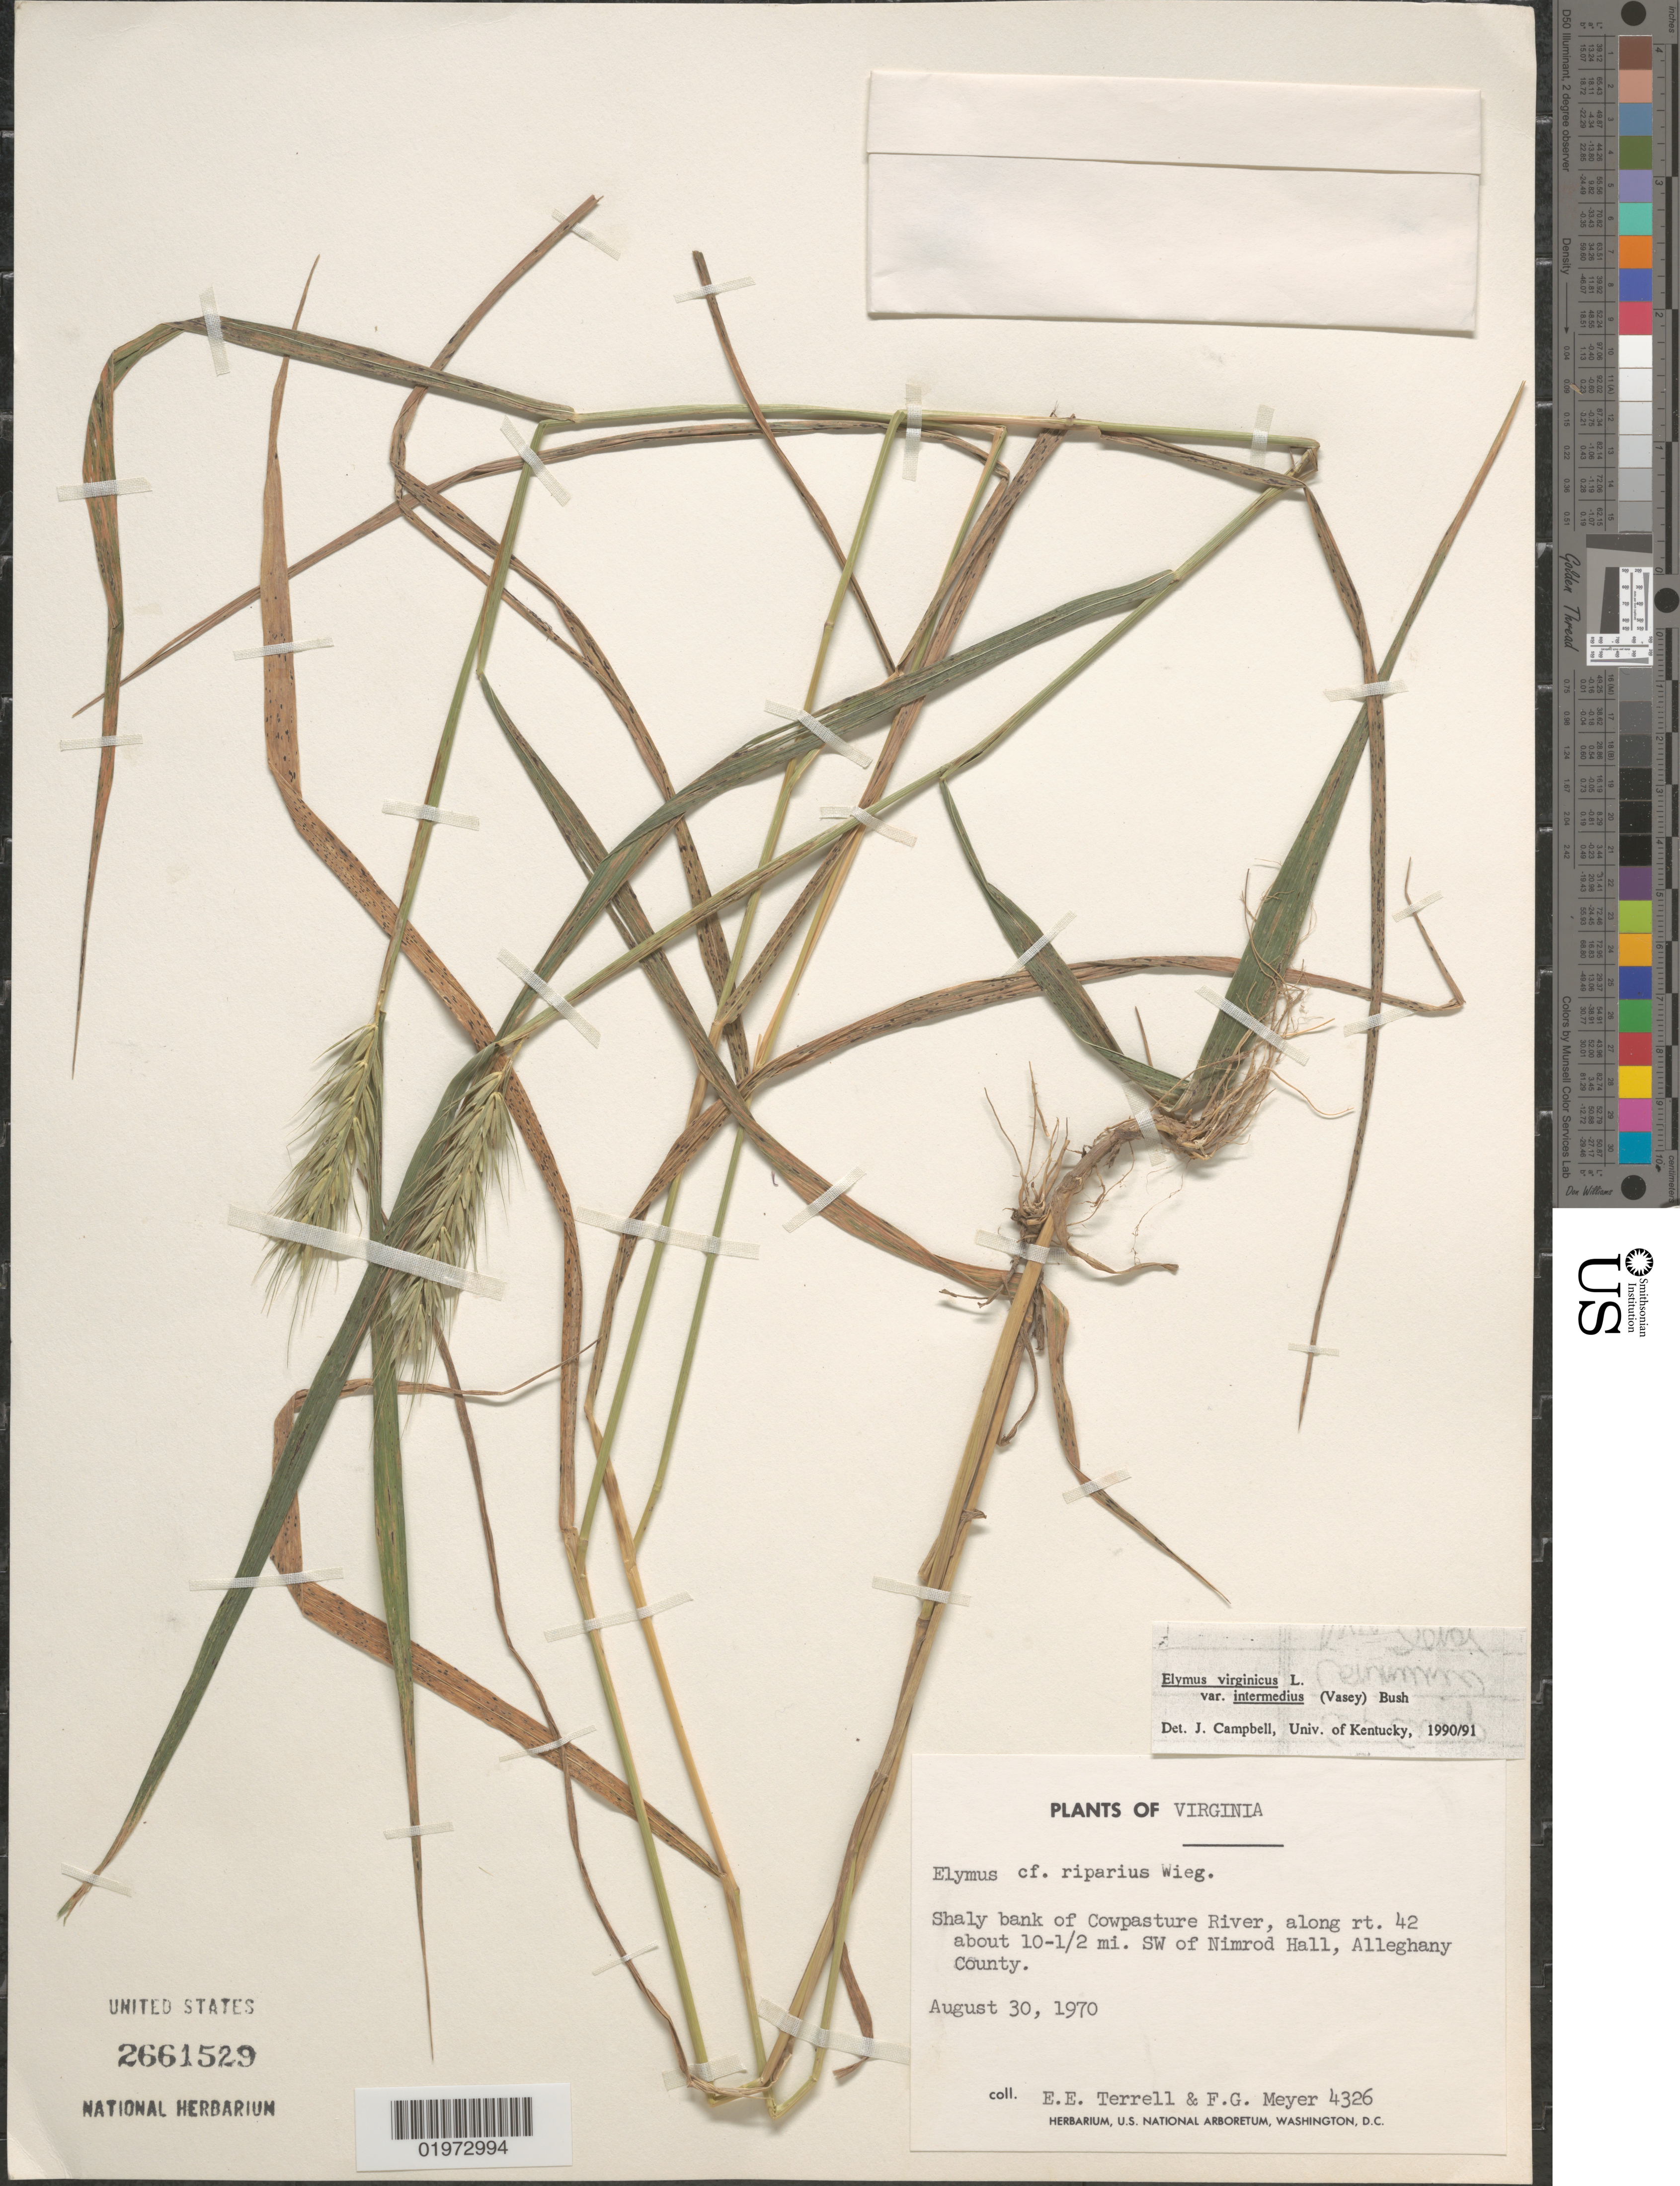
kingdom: Plantae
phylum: Tracheophyta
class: Liliopsida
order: Poales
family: Poaceae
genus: Elymus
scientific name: Elymus virginicus var. intermedius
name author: L.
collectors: E. E. Terrell & F. G. Meyer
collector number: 4326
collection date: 1970-08-30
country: United States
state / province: Virginia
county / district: Alleghany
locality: Shaly bank of Cowpasture River, along rt. 42 about 10-1/2 mi. SW of Nimrod Hall, Alleghany County.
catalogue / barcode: US 2661529